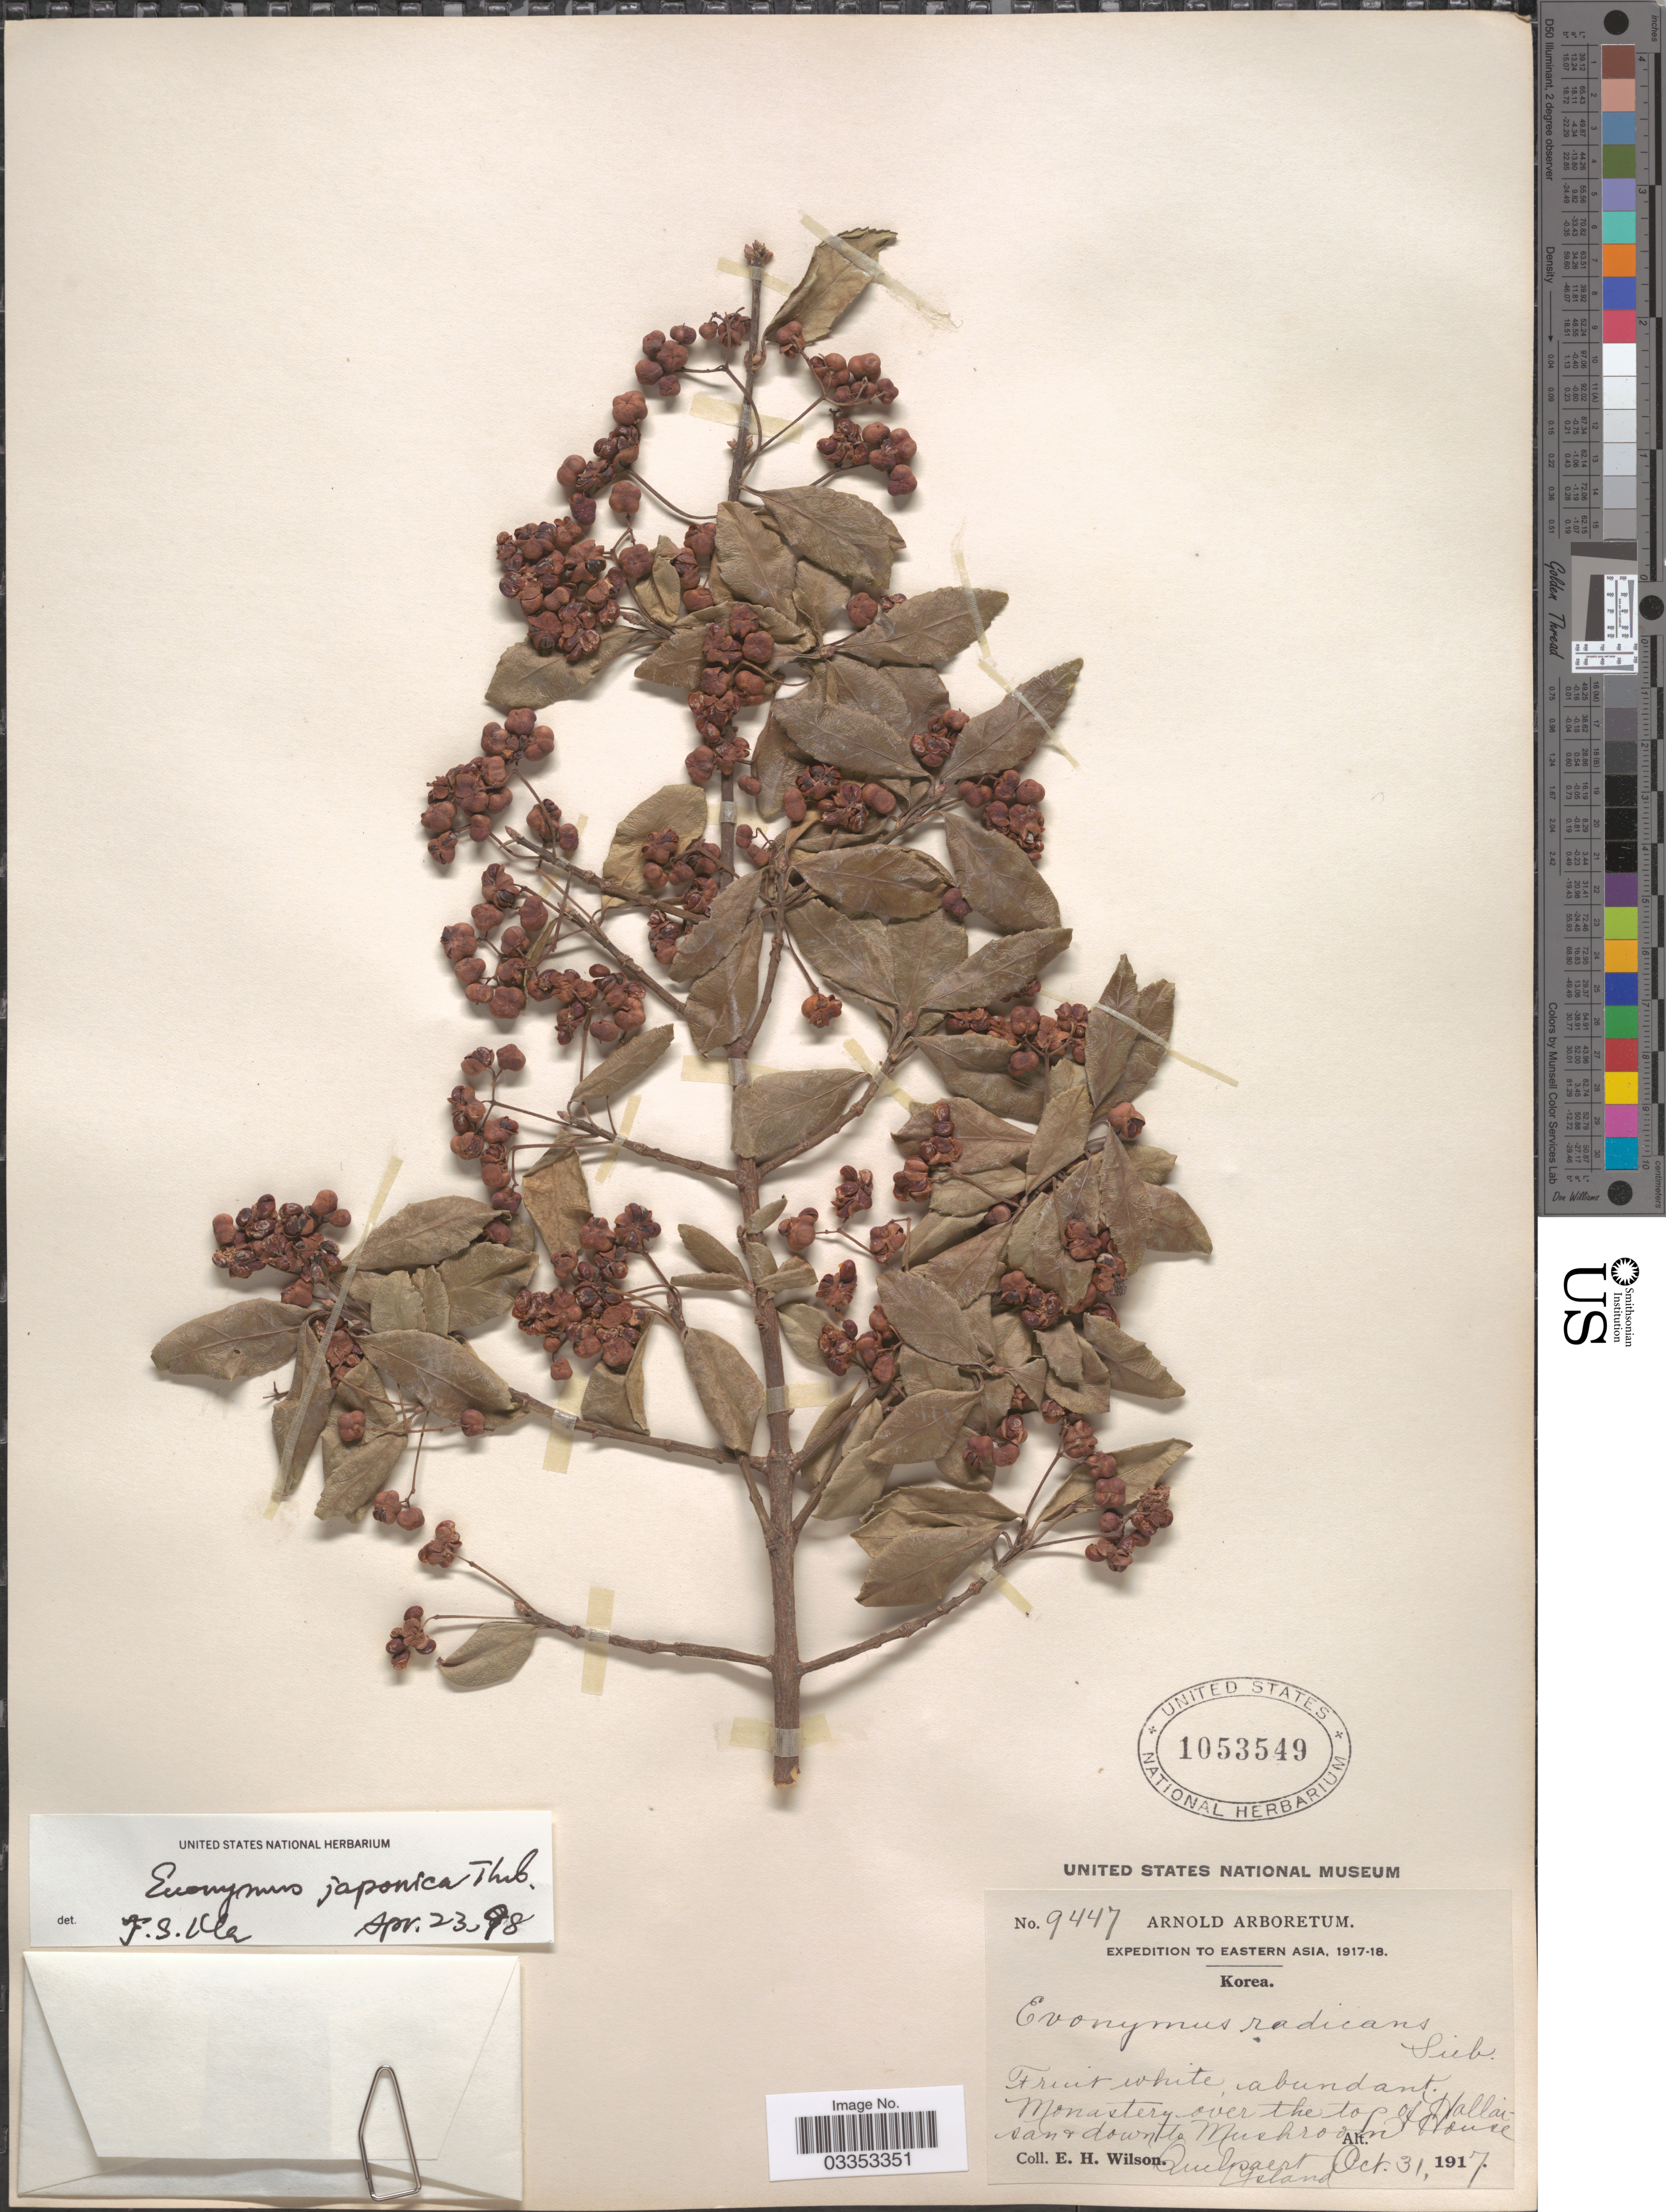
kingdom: Plantae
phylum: Tracheophyta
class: Magnoliopsida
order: Celastrales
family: Celastraceae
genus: Euonymus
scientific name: Euonymus japonicus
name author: Thunb.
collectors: E. Wilson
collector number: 9447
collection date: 1917-10-31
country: South Korea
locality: Eastern Korea. Monastery over the top of Hallaisan and down to Mushroom House. Quelpaert Island.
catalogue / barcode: US 1053549